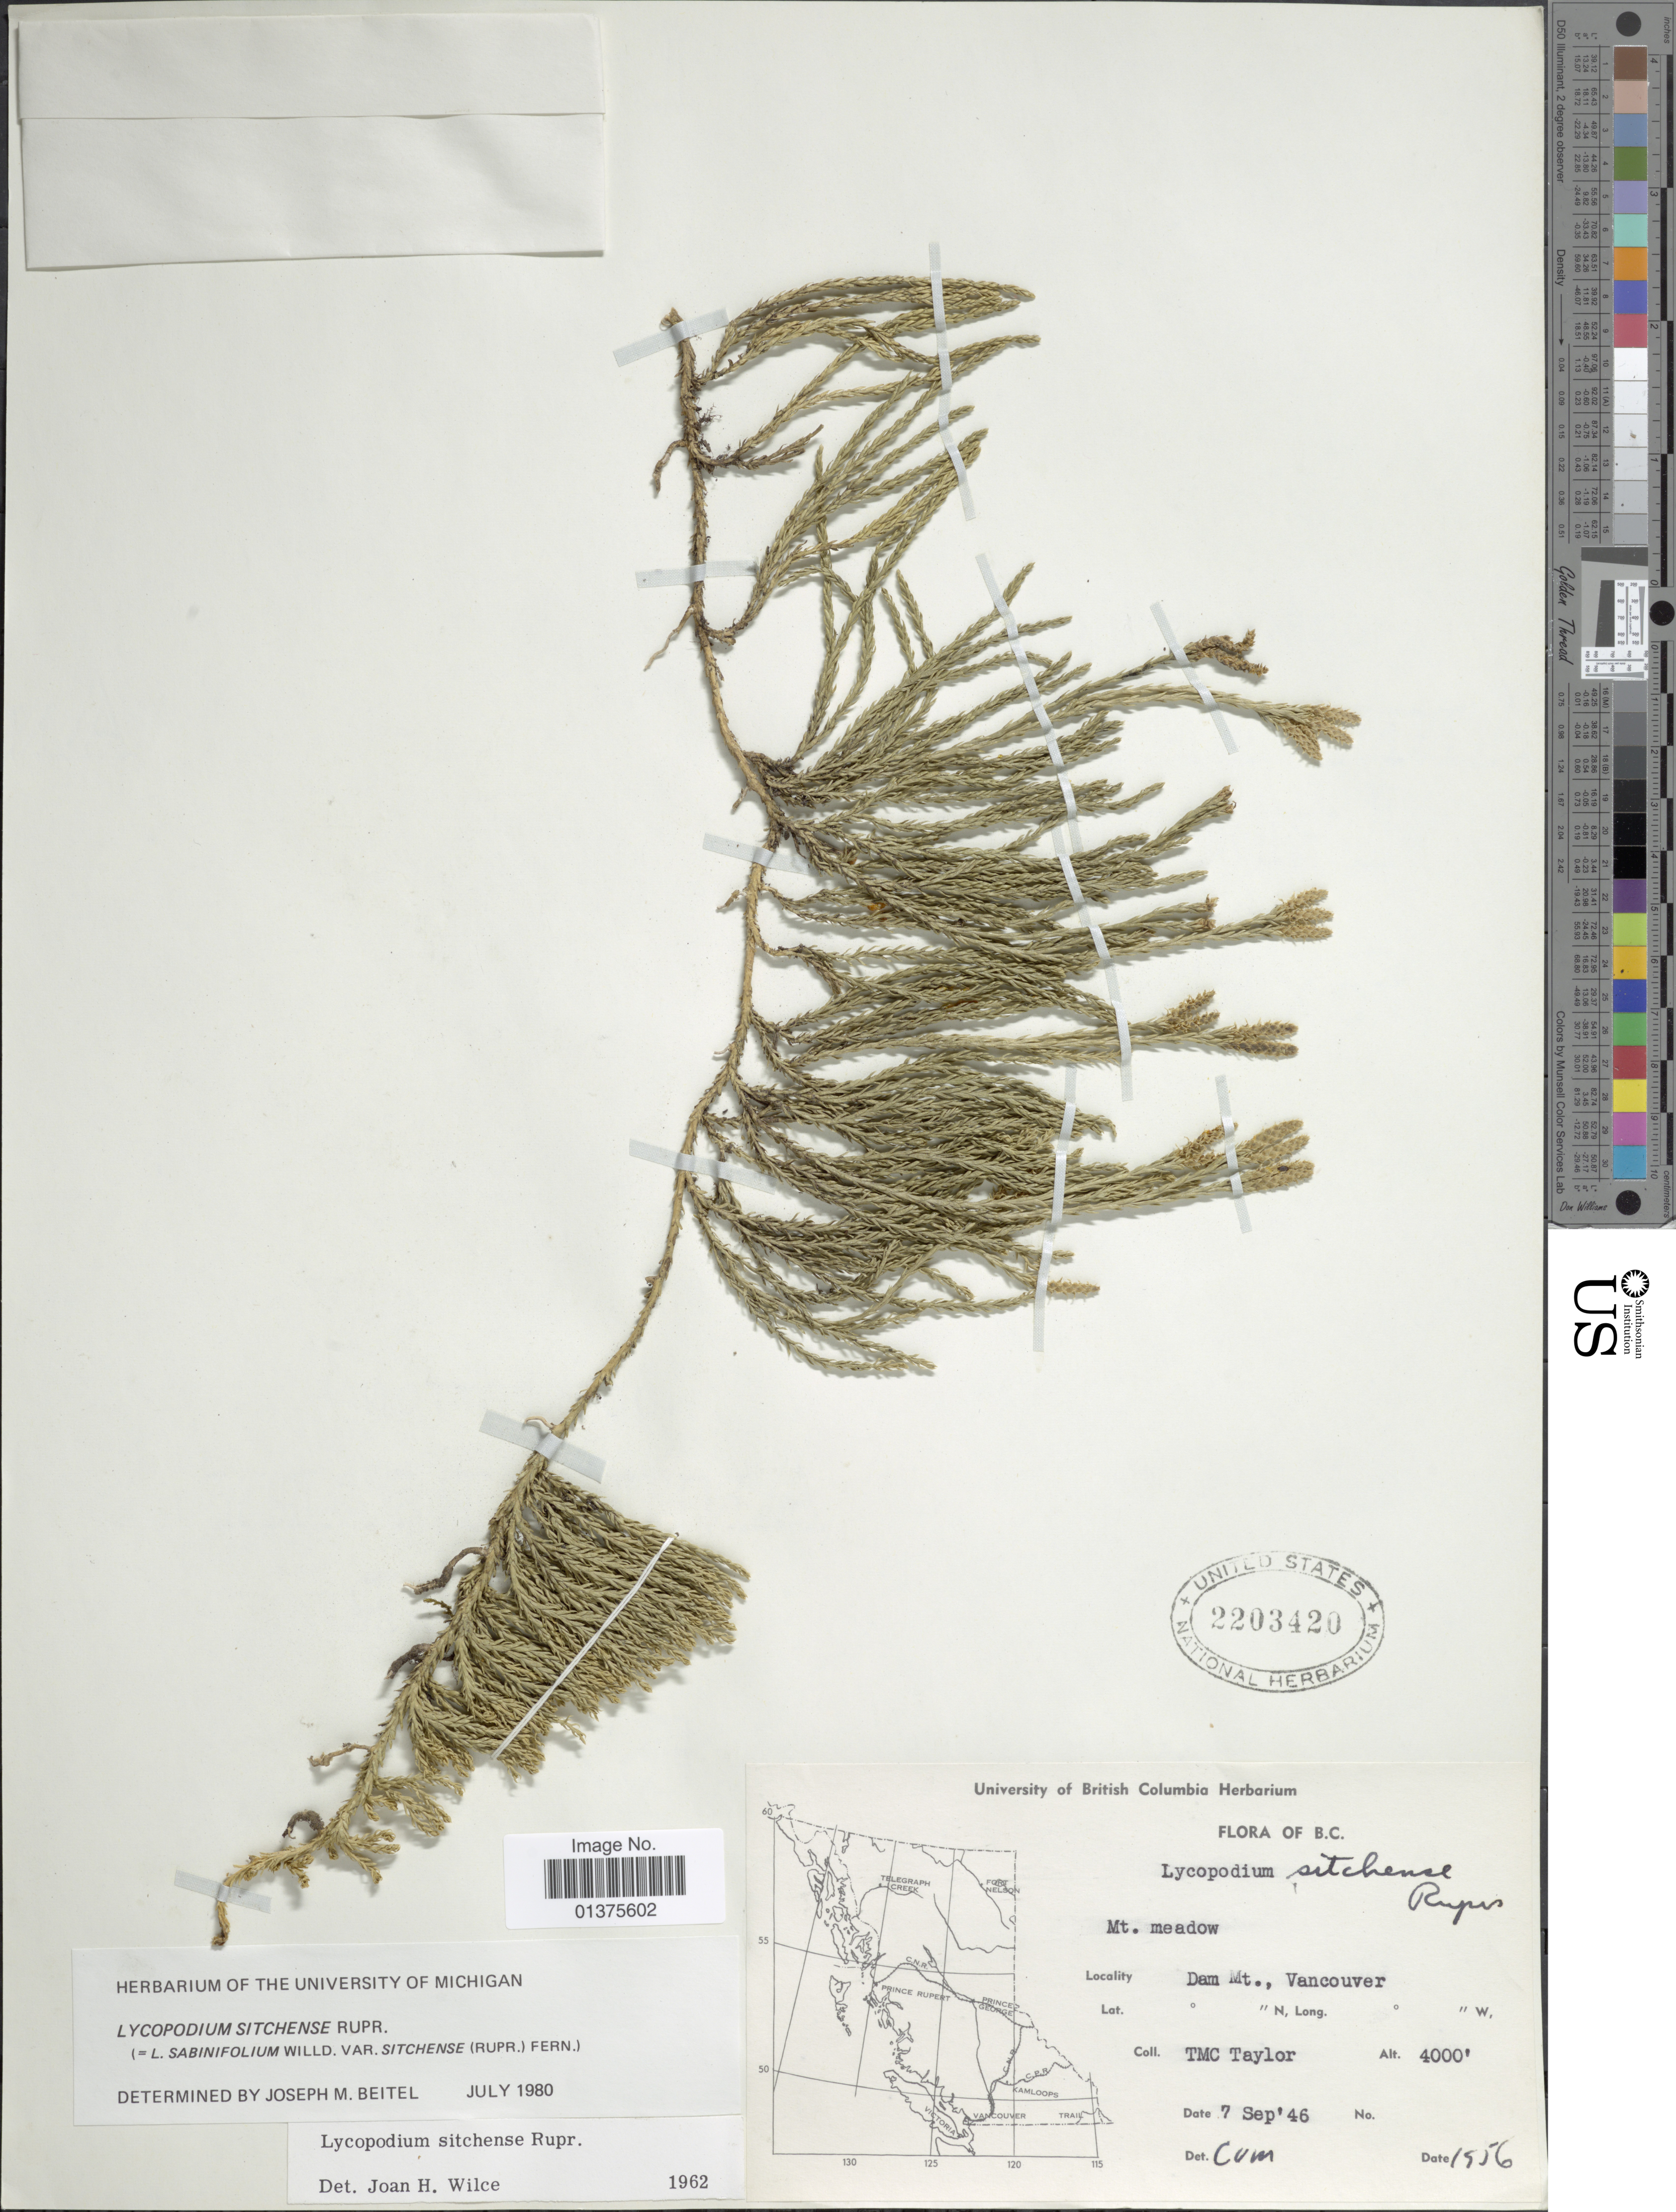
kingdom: Plantae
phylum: Tracheophyta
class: Lycopodiopsida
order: Lycopodiales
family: Lycopodiaceae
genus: Diphasiastrum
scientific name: Diphasiastrum sitchense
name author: (Rupr.) Holub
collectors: T. M. C. Taylor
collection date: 1946-09-07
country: Canada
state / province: British Columbia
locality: Mt. meadow, Dam Mt., Vancouver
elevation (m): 1219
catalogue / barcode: US 2203420